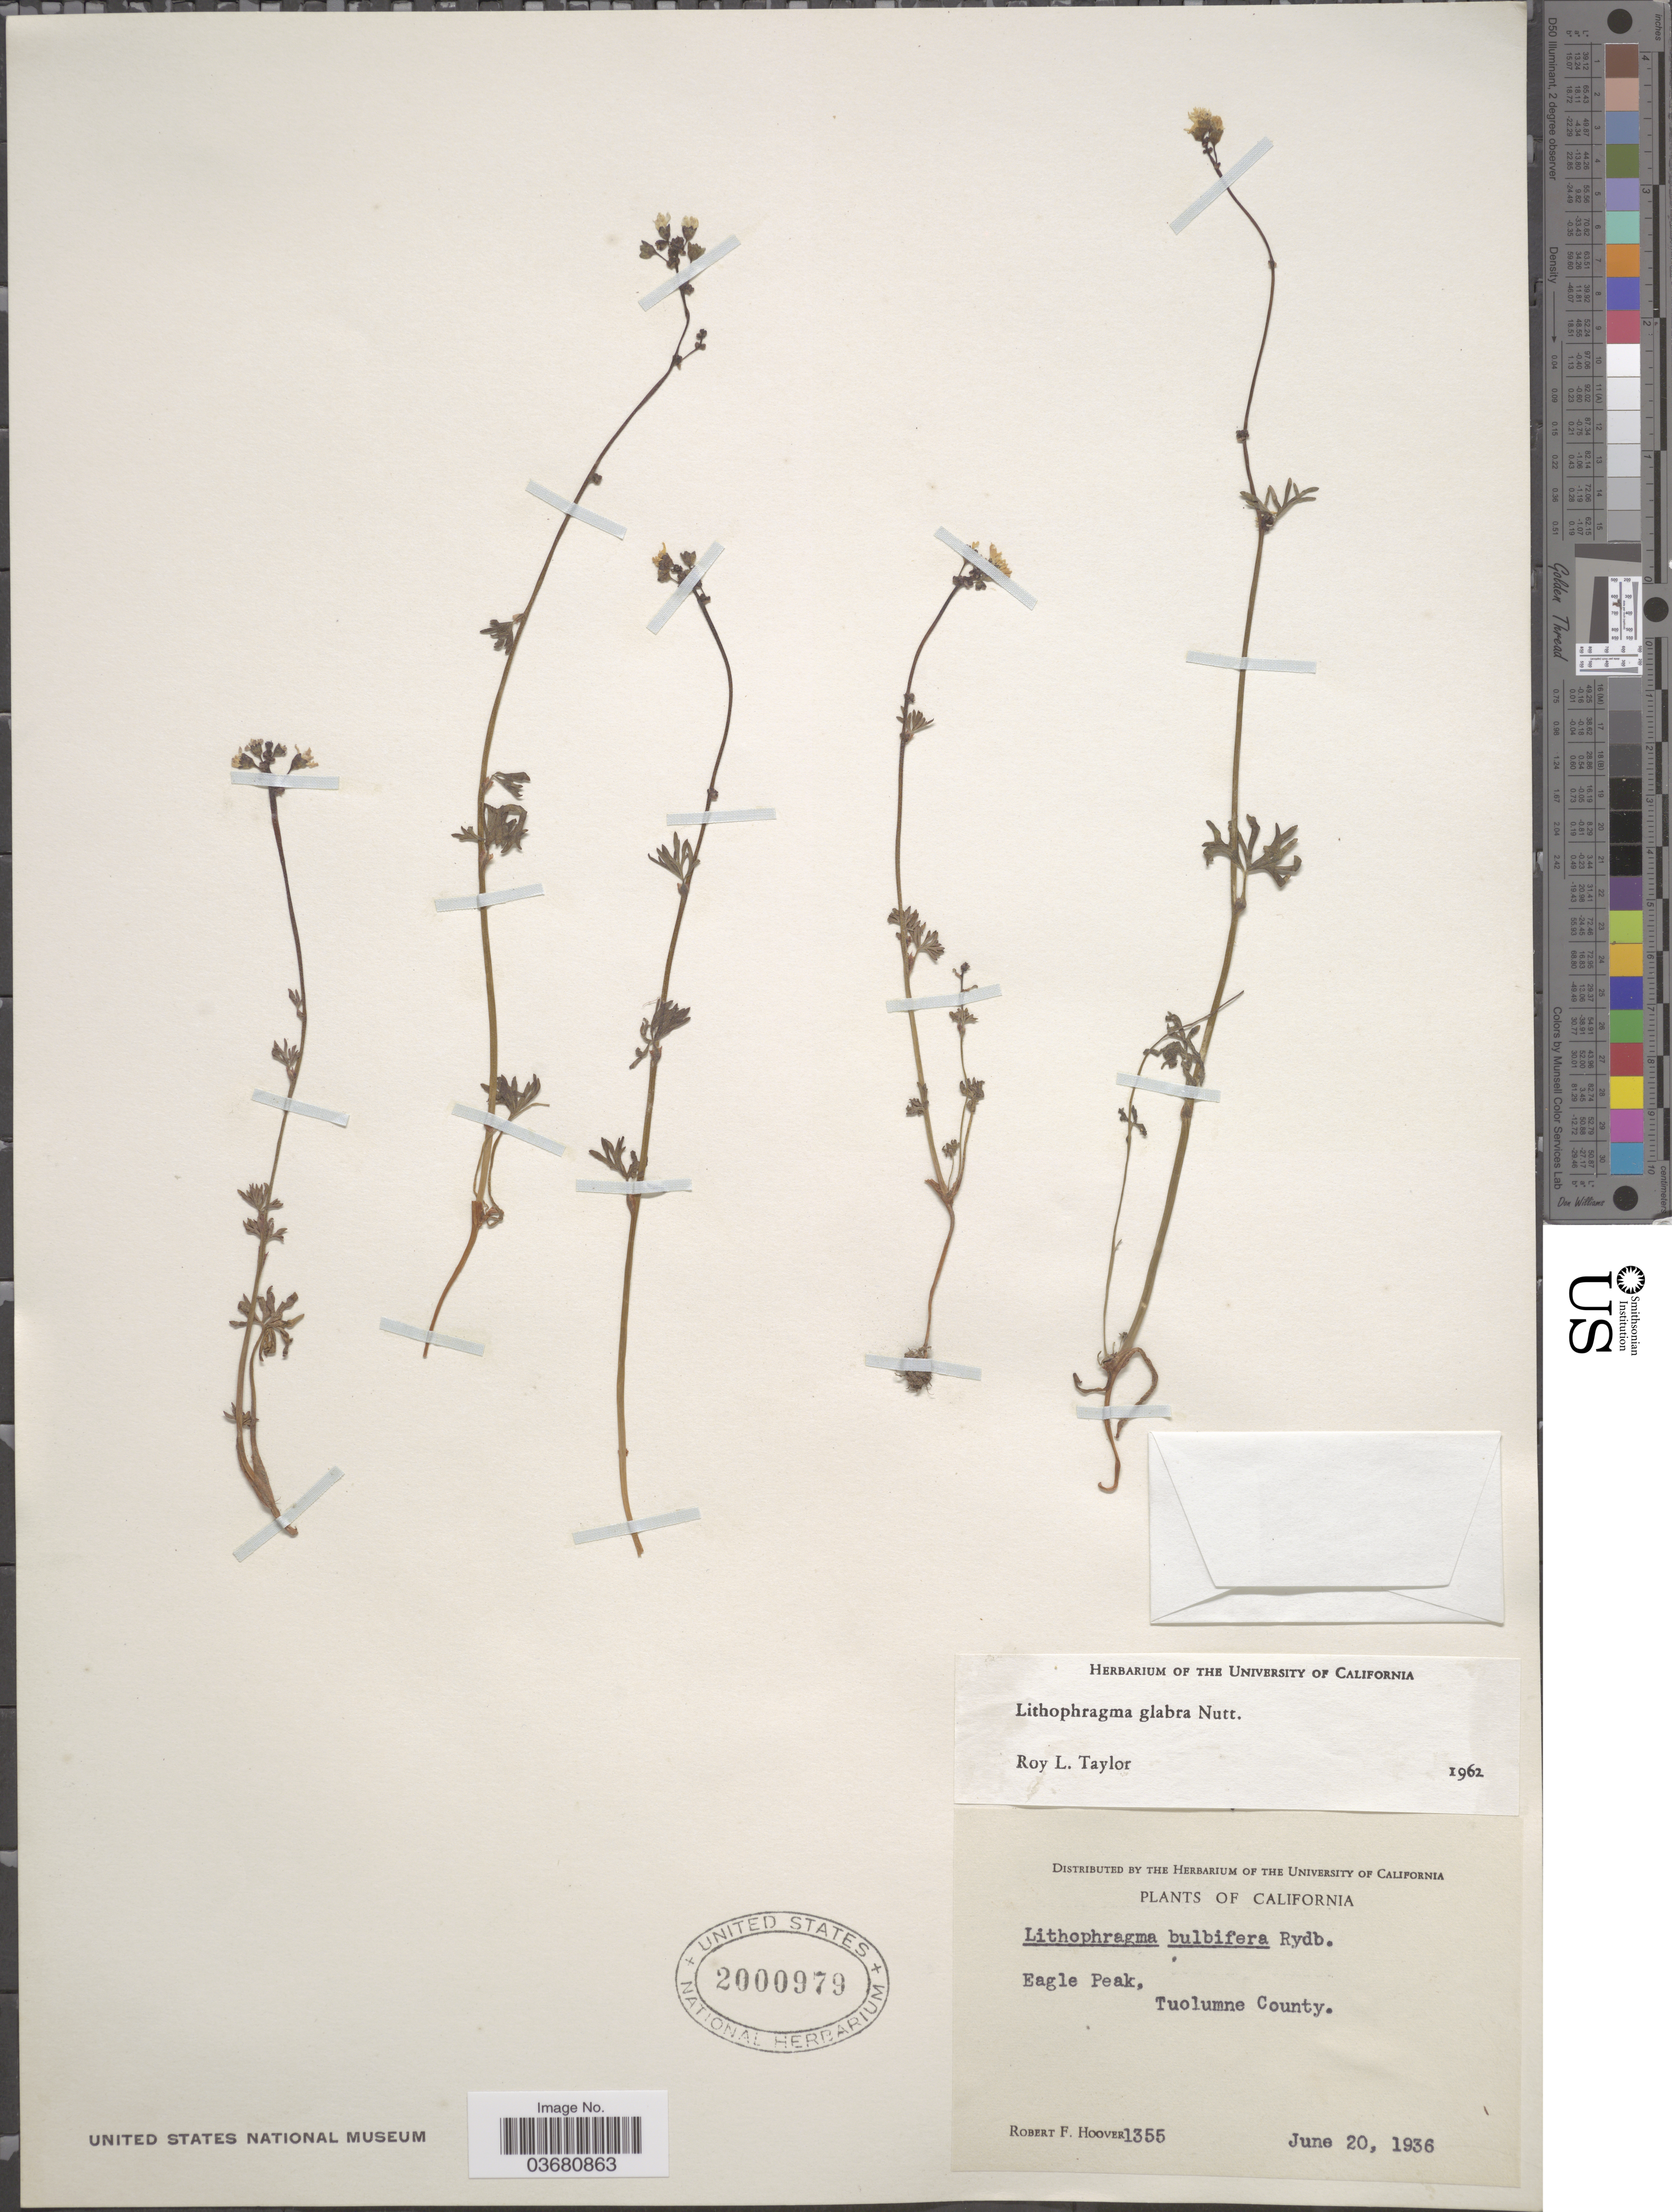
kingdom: Plantae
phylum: Tracheophyta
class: Magnoliopsida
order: Saxifragales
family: Saxifragaceae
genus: Lithophragma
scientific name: Lithophragma glabrum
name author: Nutt.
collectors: R. F. Hoover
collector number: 1355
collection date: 1936-06-20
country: United States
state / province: California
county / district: Tuolumne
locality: Eagle Peak, Tuolumne County.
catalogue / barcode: US 2000979